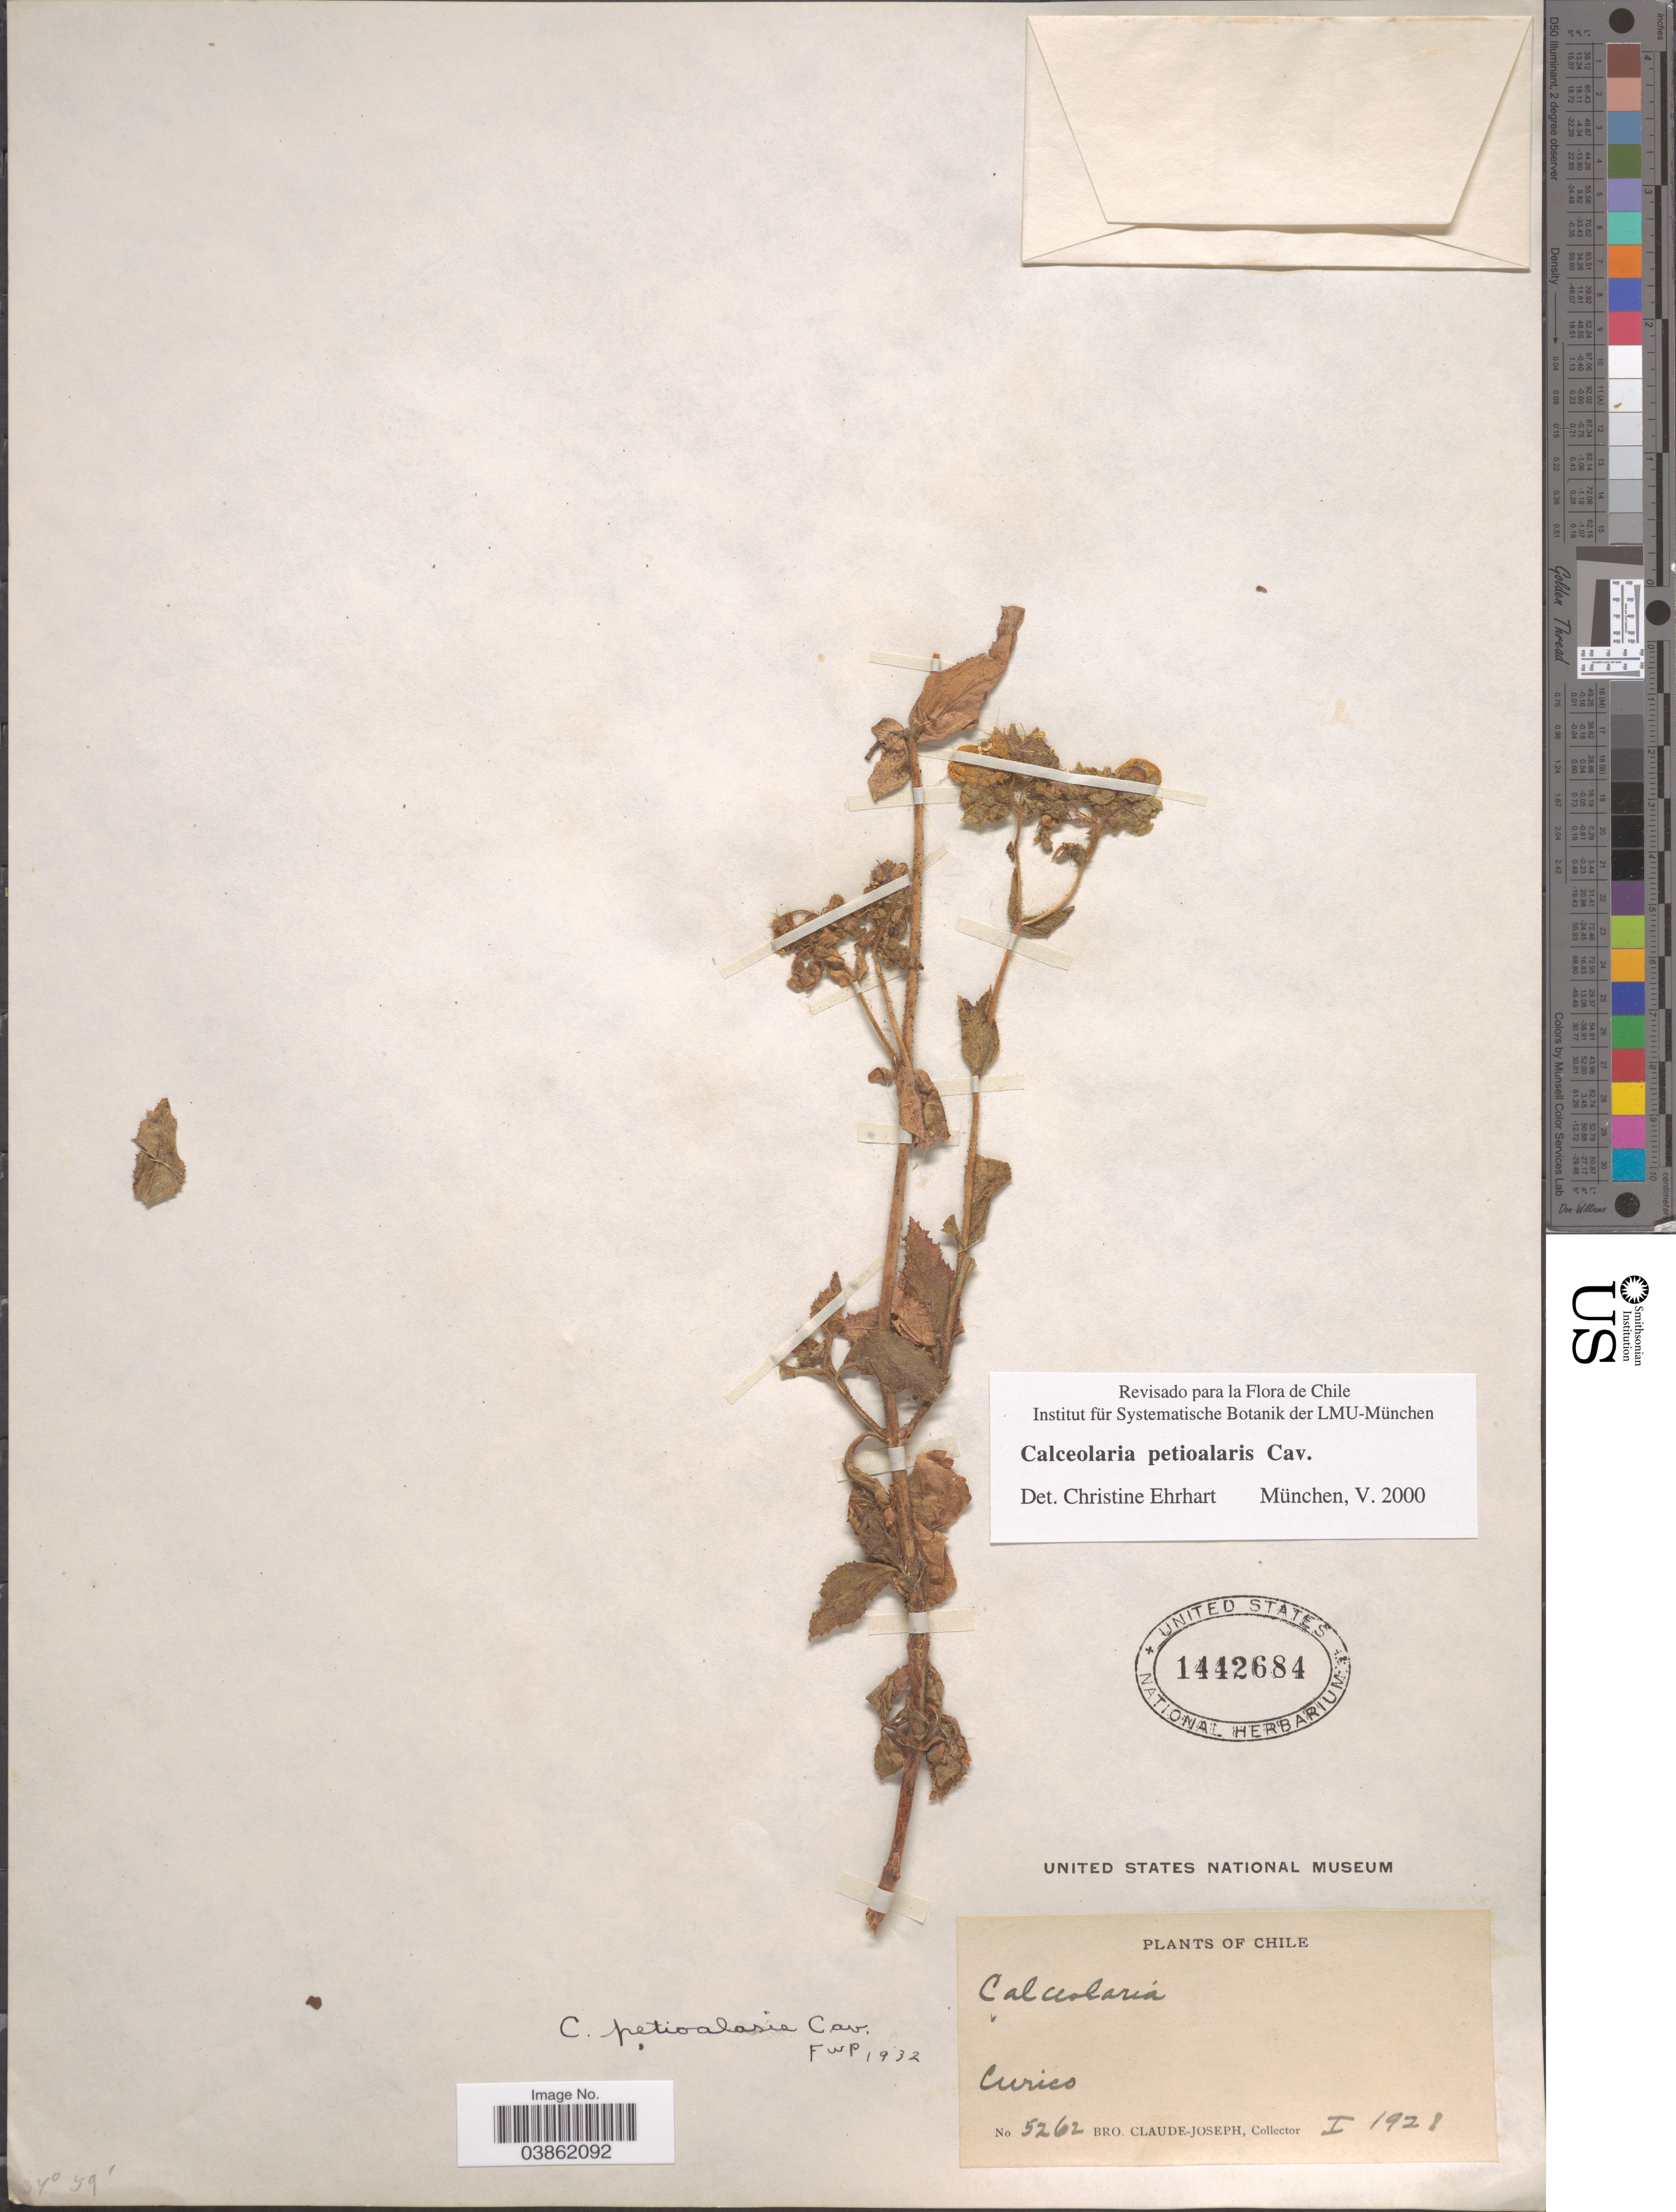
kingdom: Plantae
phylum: Tracheophyta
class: Magnoliopsida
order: Lamiales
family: Calceolariaceae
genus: Calceolaria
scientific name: Calceolaria petiolaris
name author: Vahl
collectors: Bro. Claude-Joseph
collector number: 5262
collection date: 1928-01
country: Chile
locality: Curico.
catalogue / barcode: US 1442684